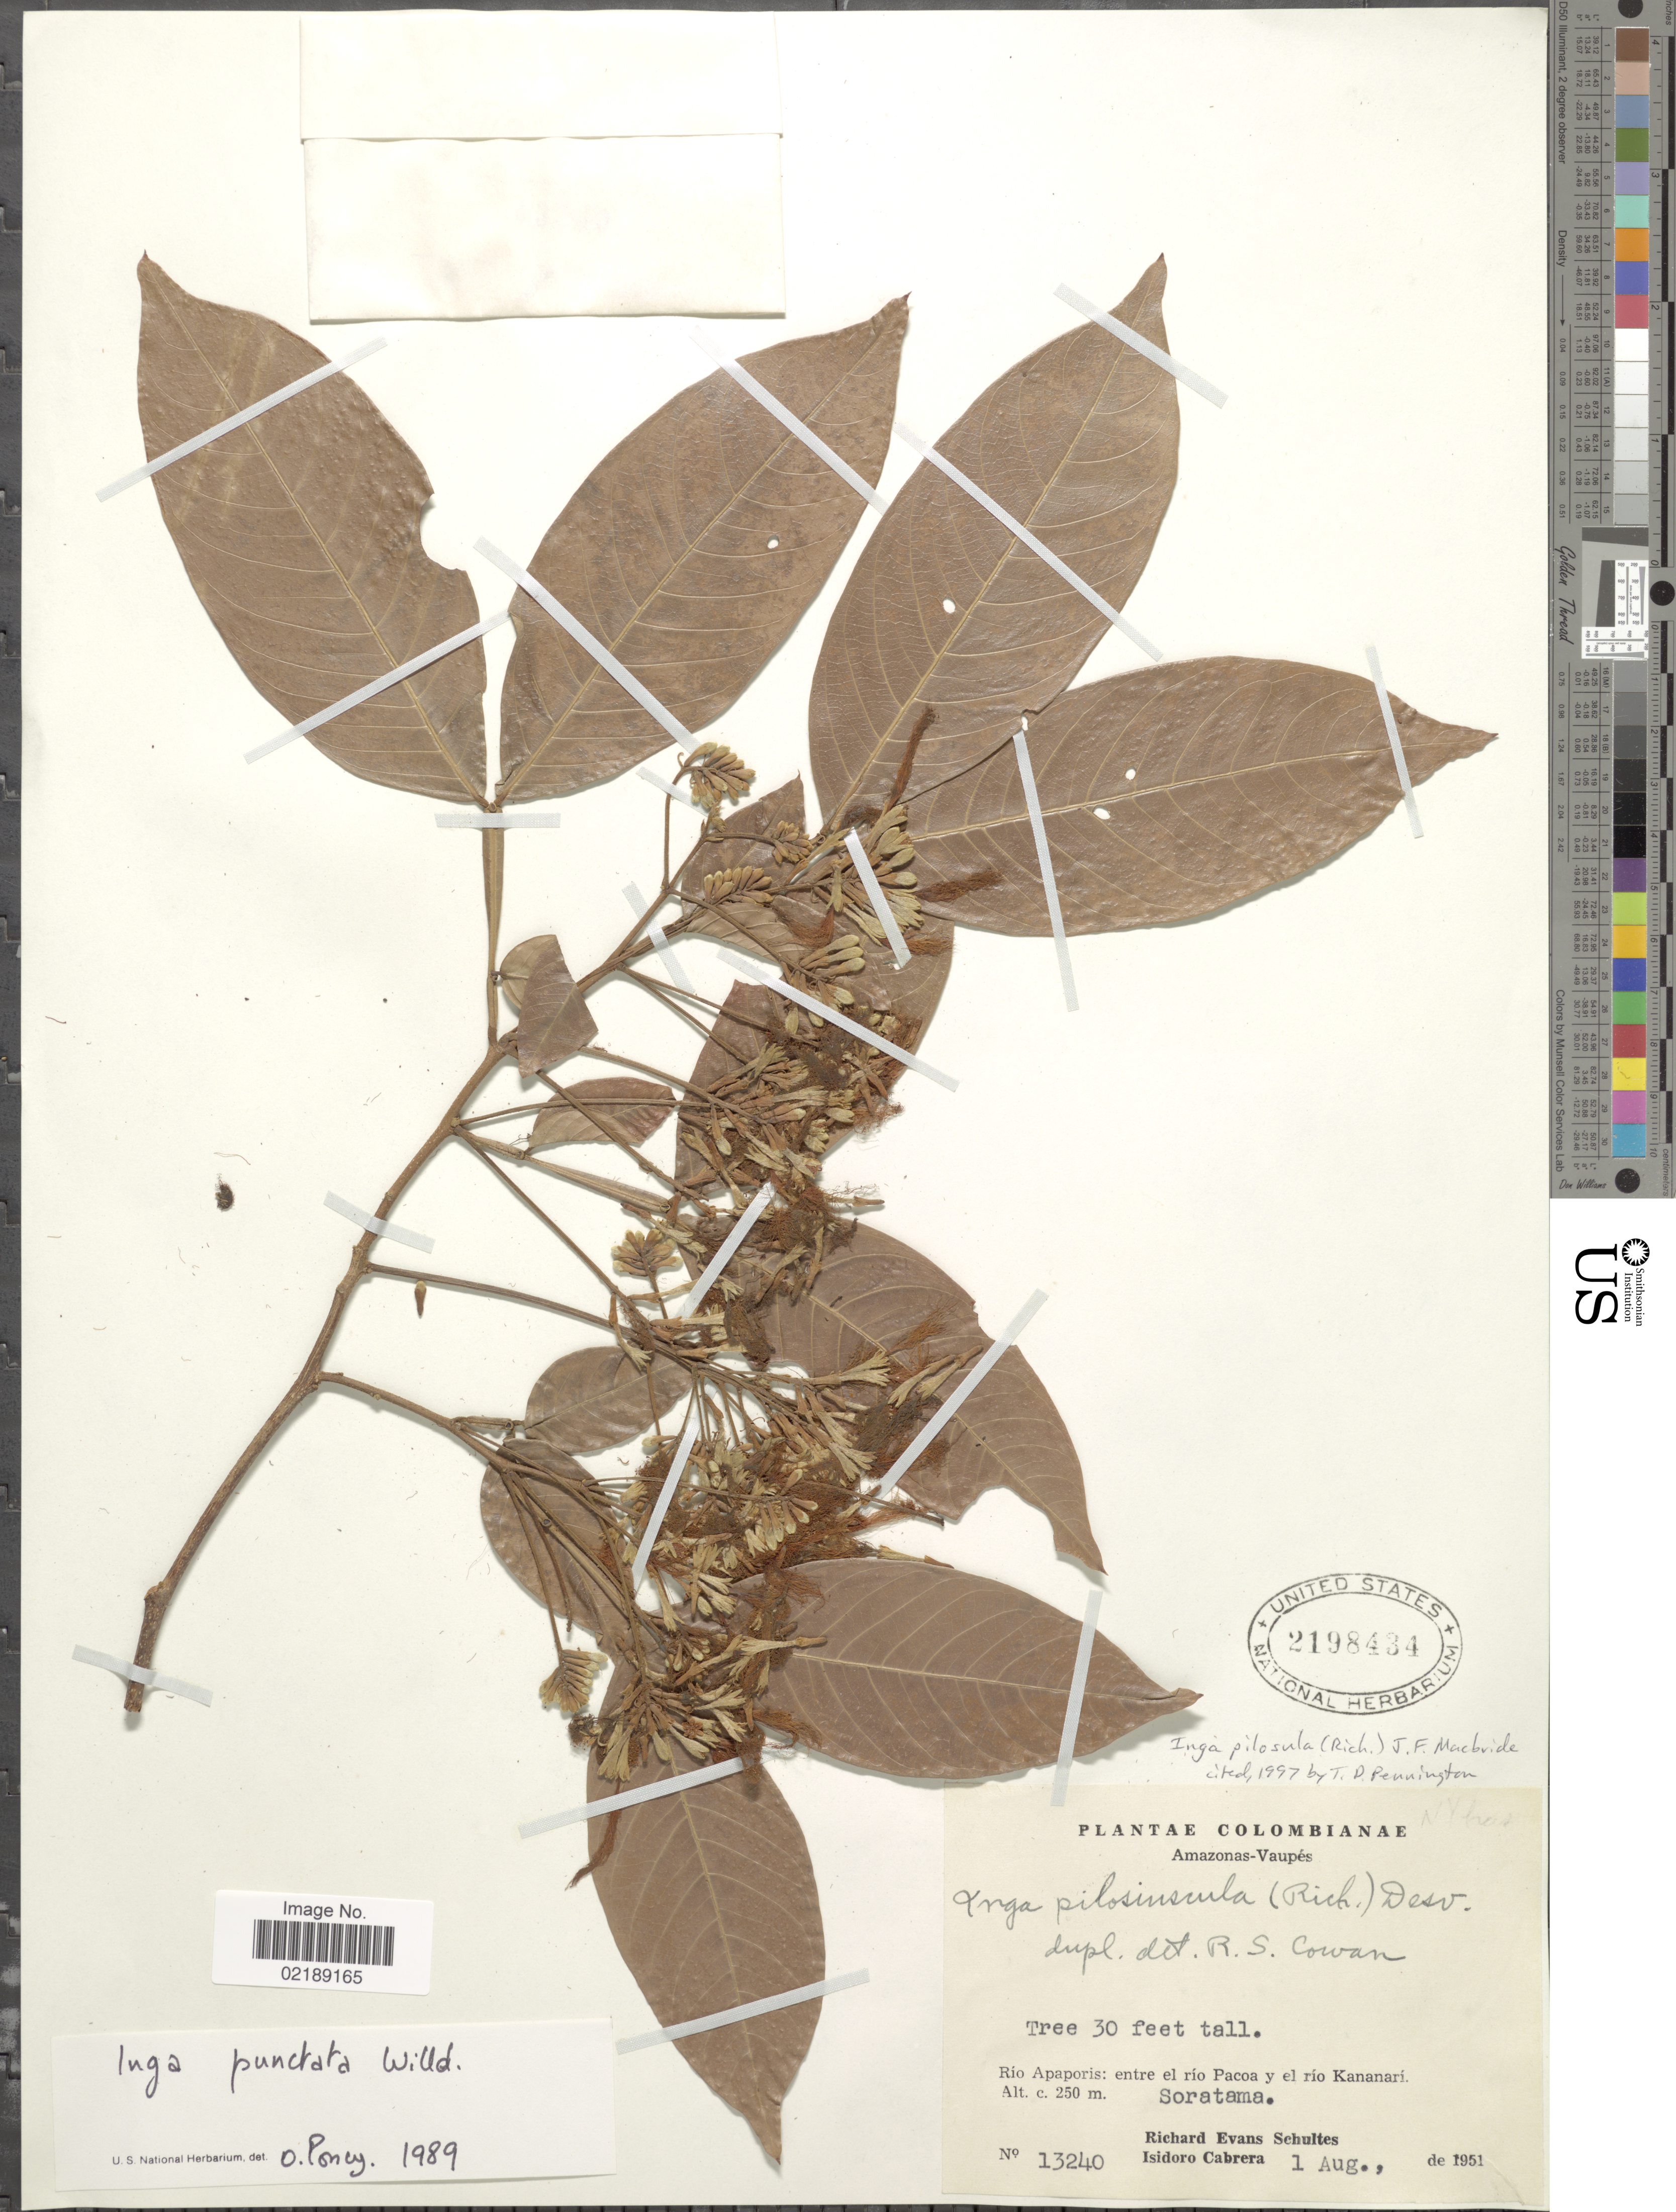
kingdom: Plantae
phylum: Tracheophyta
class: Magnoliopsida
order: Fabales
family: Fabaceae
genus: Inga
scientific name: Inga pilosula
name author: (Rich.) J.F. Macbr.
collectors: R. E. Schultes & I. Cabrera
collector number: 13240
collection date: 1951-08-01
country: Colombia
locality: Amazonas-Vaupes, Rio Apaporis, entre el rio Pacoa y el Rio Kananari, Soratama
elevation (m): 250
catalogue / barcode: US 2198434